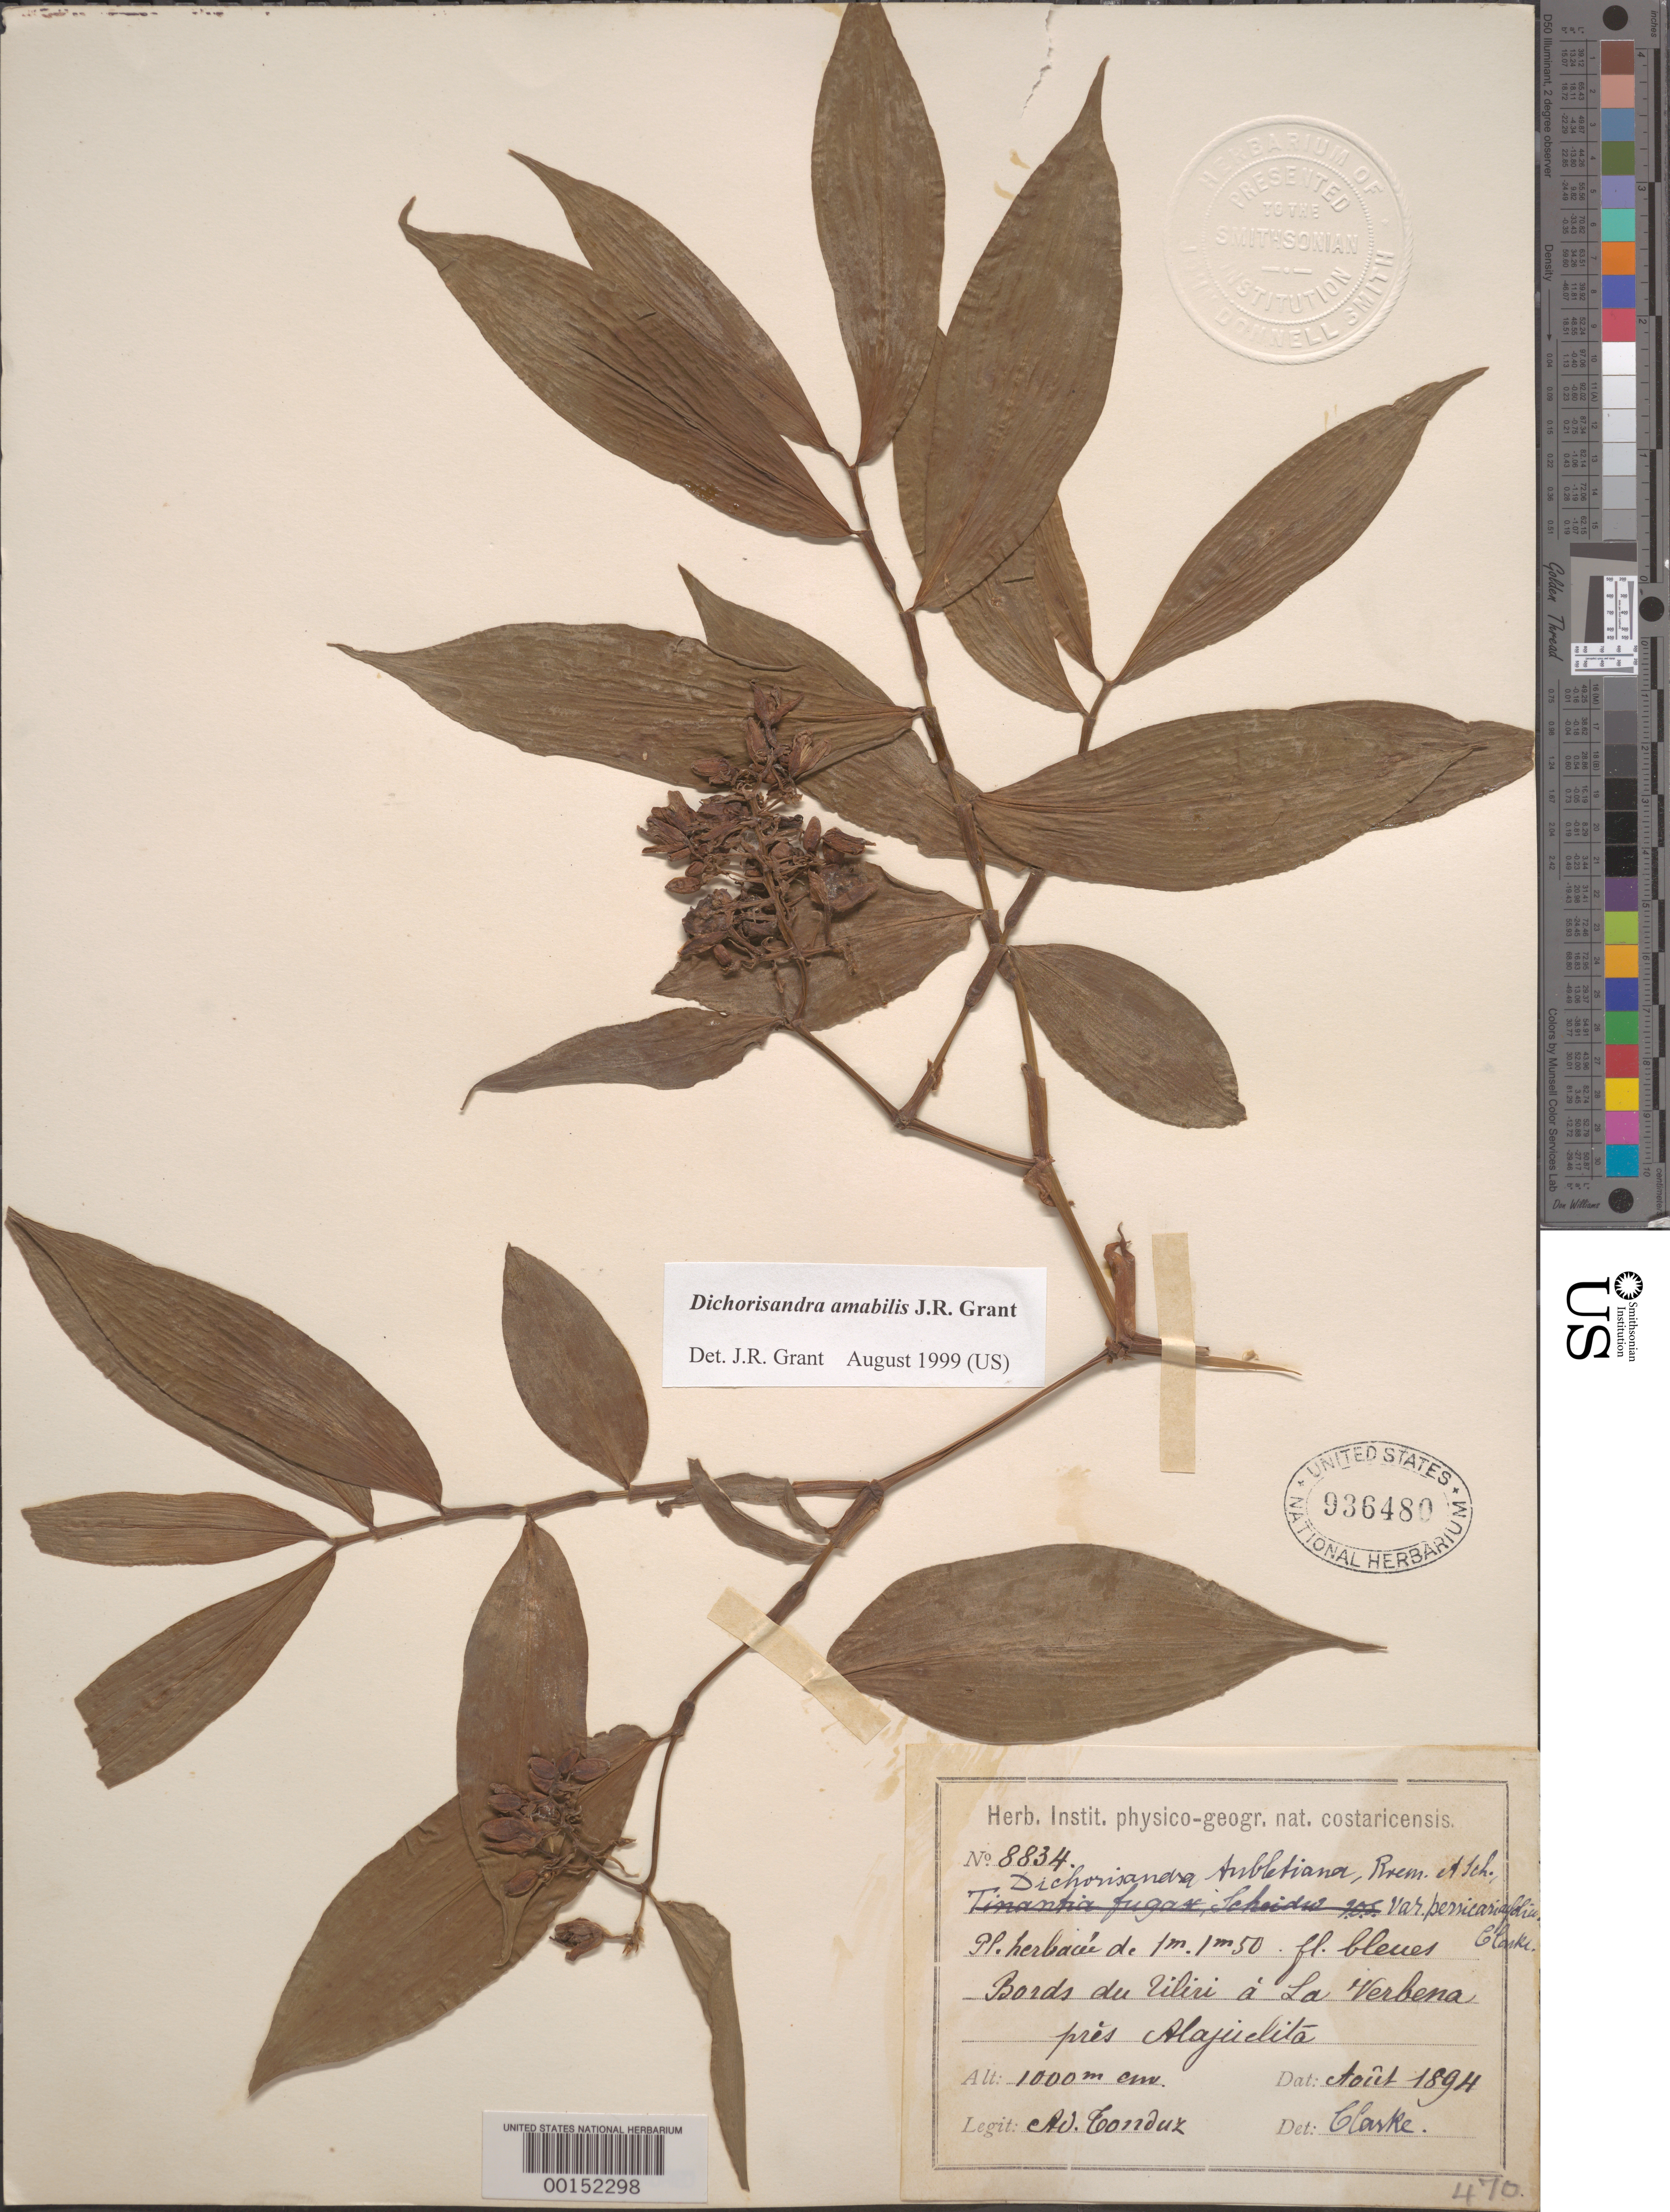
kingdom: Plantae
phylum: Tracheophyta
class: Liliopsida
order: Commelinales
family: Commelinaceae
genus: Dichorisandra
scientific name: Dichorisandra hexandra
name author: (Aubl.) Standl.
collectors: A. Tonduz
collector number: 8834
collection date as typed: Aug 1894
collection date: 1894-08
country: Costa Rica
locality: Near Alajuelita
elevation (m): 1000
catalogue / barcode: US 936480